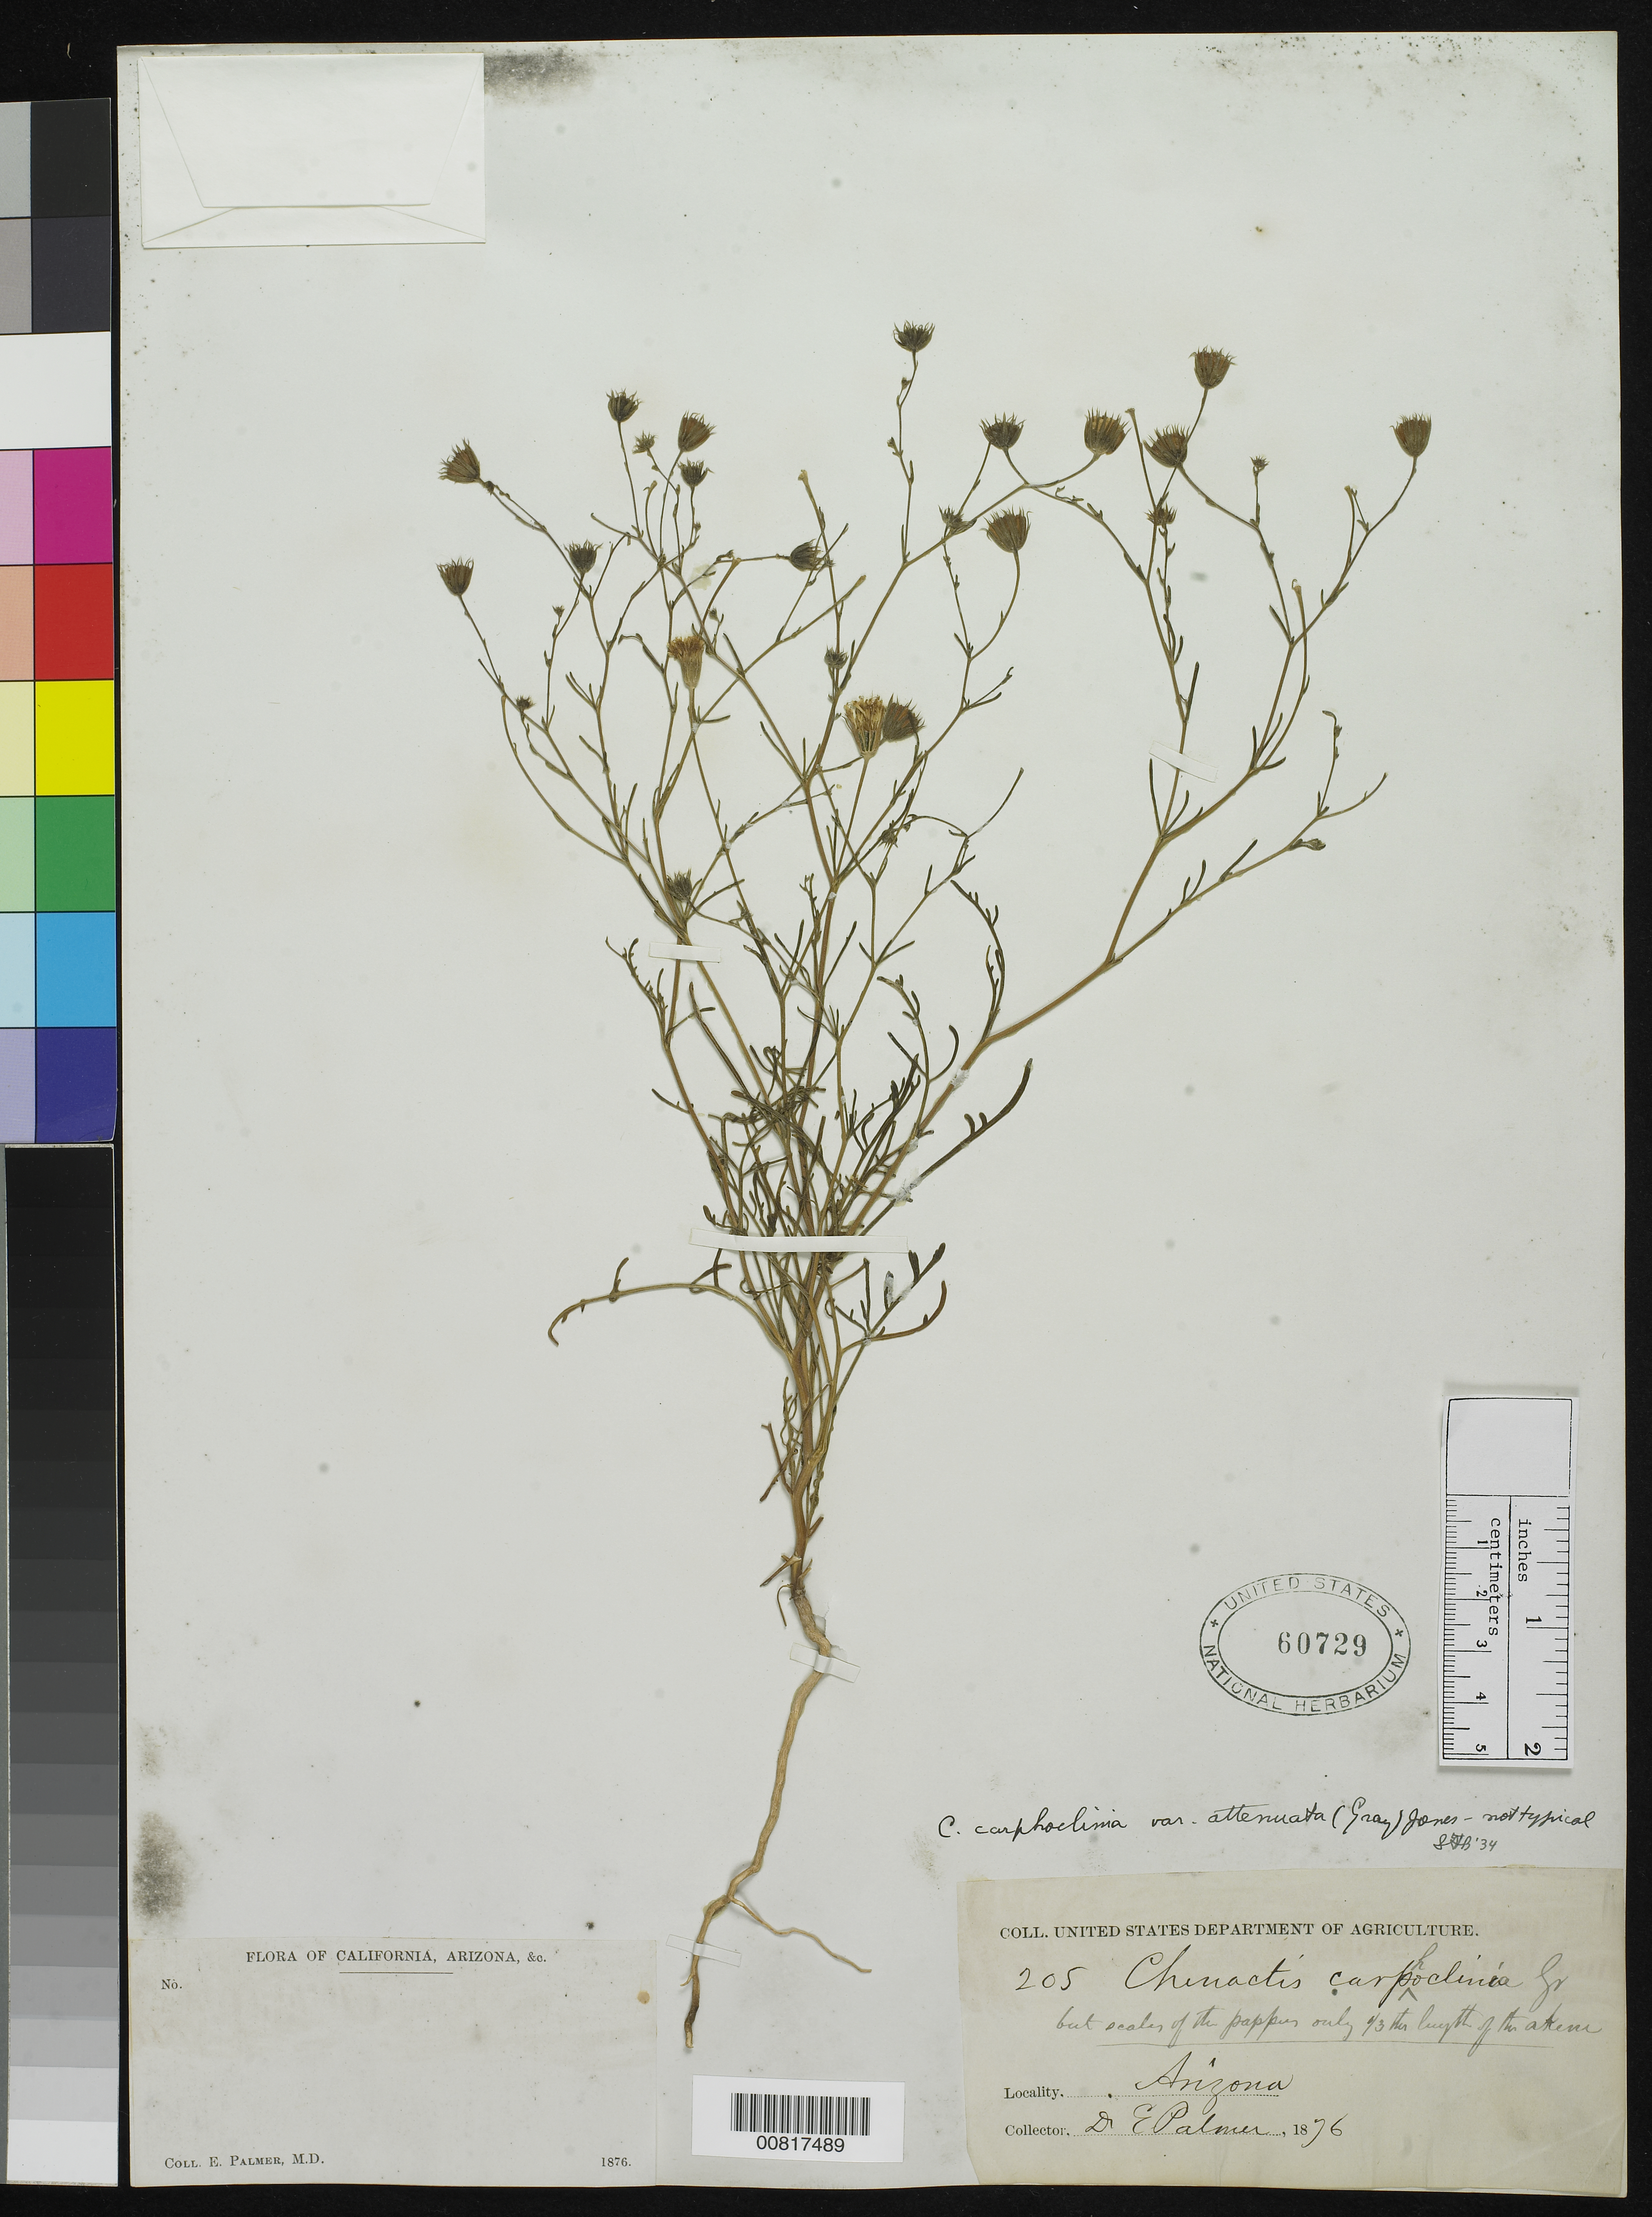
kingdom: Plantae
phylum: Tracheophyta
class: Magnoliopsida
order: Asterales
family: Asteraceae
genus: Chaenactis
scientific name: Chaenactis carphoclinia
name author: A. Gray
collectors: E. Palmer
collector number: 205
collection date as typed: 1876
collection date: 1876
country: United States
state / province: Arizona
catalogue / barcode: US 60729